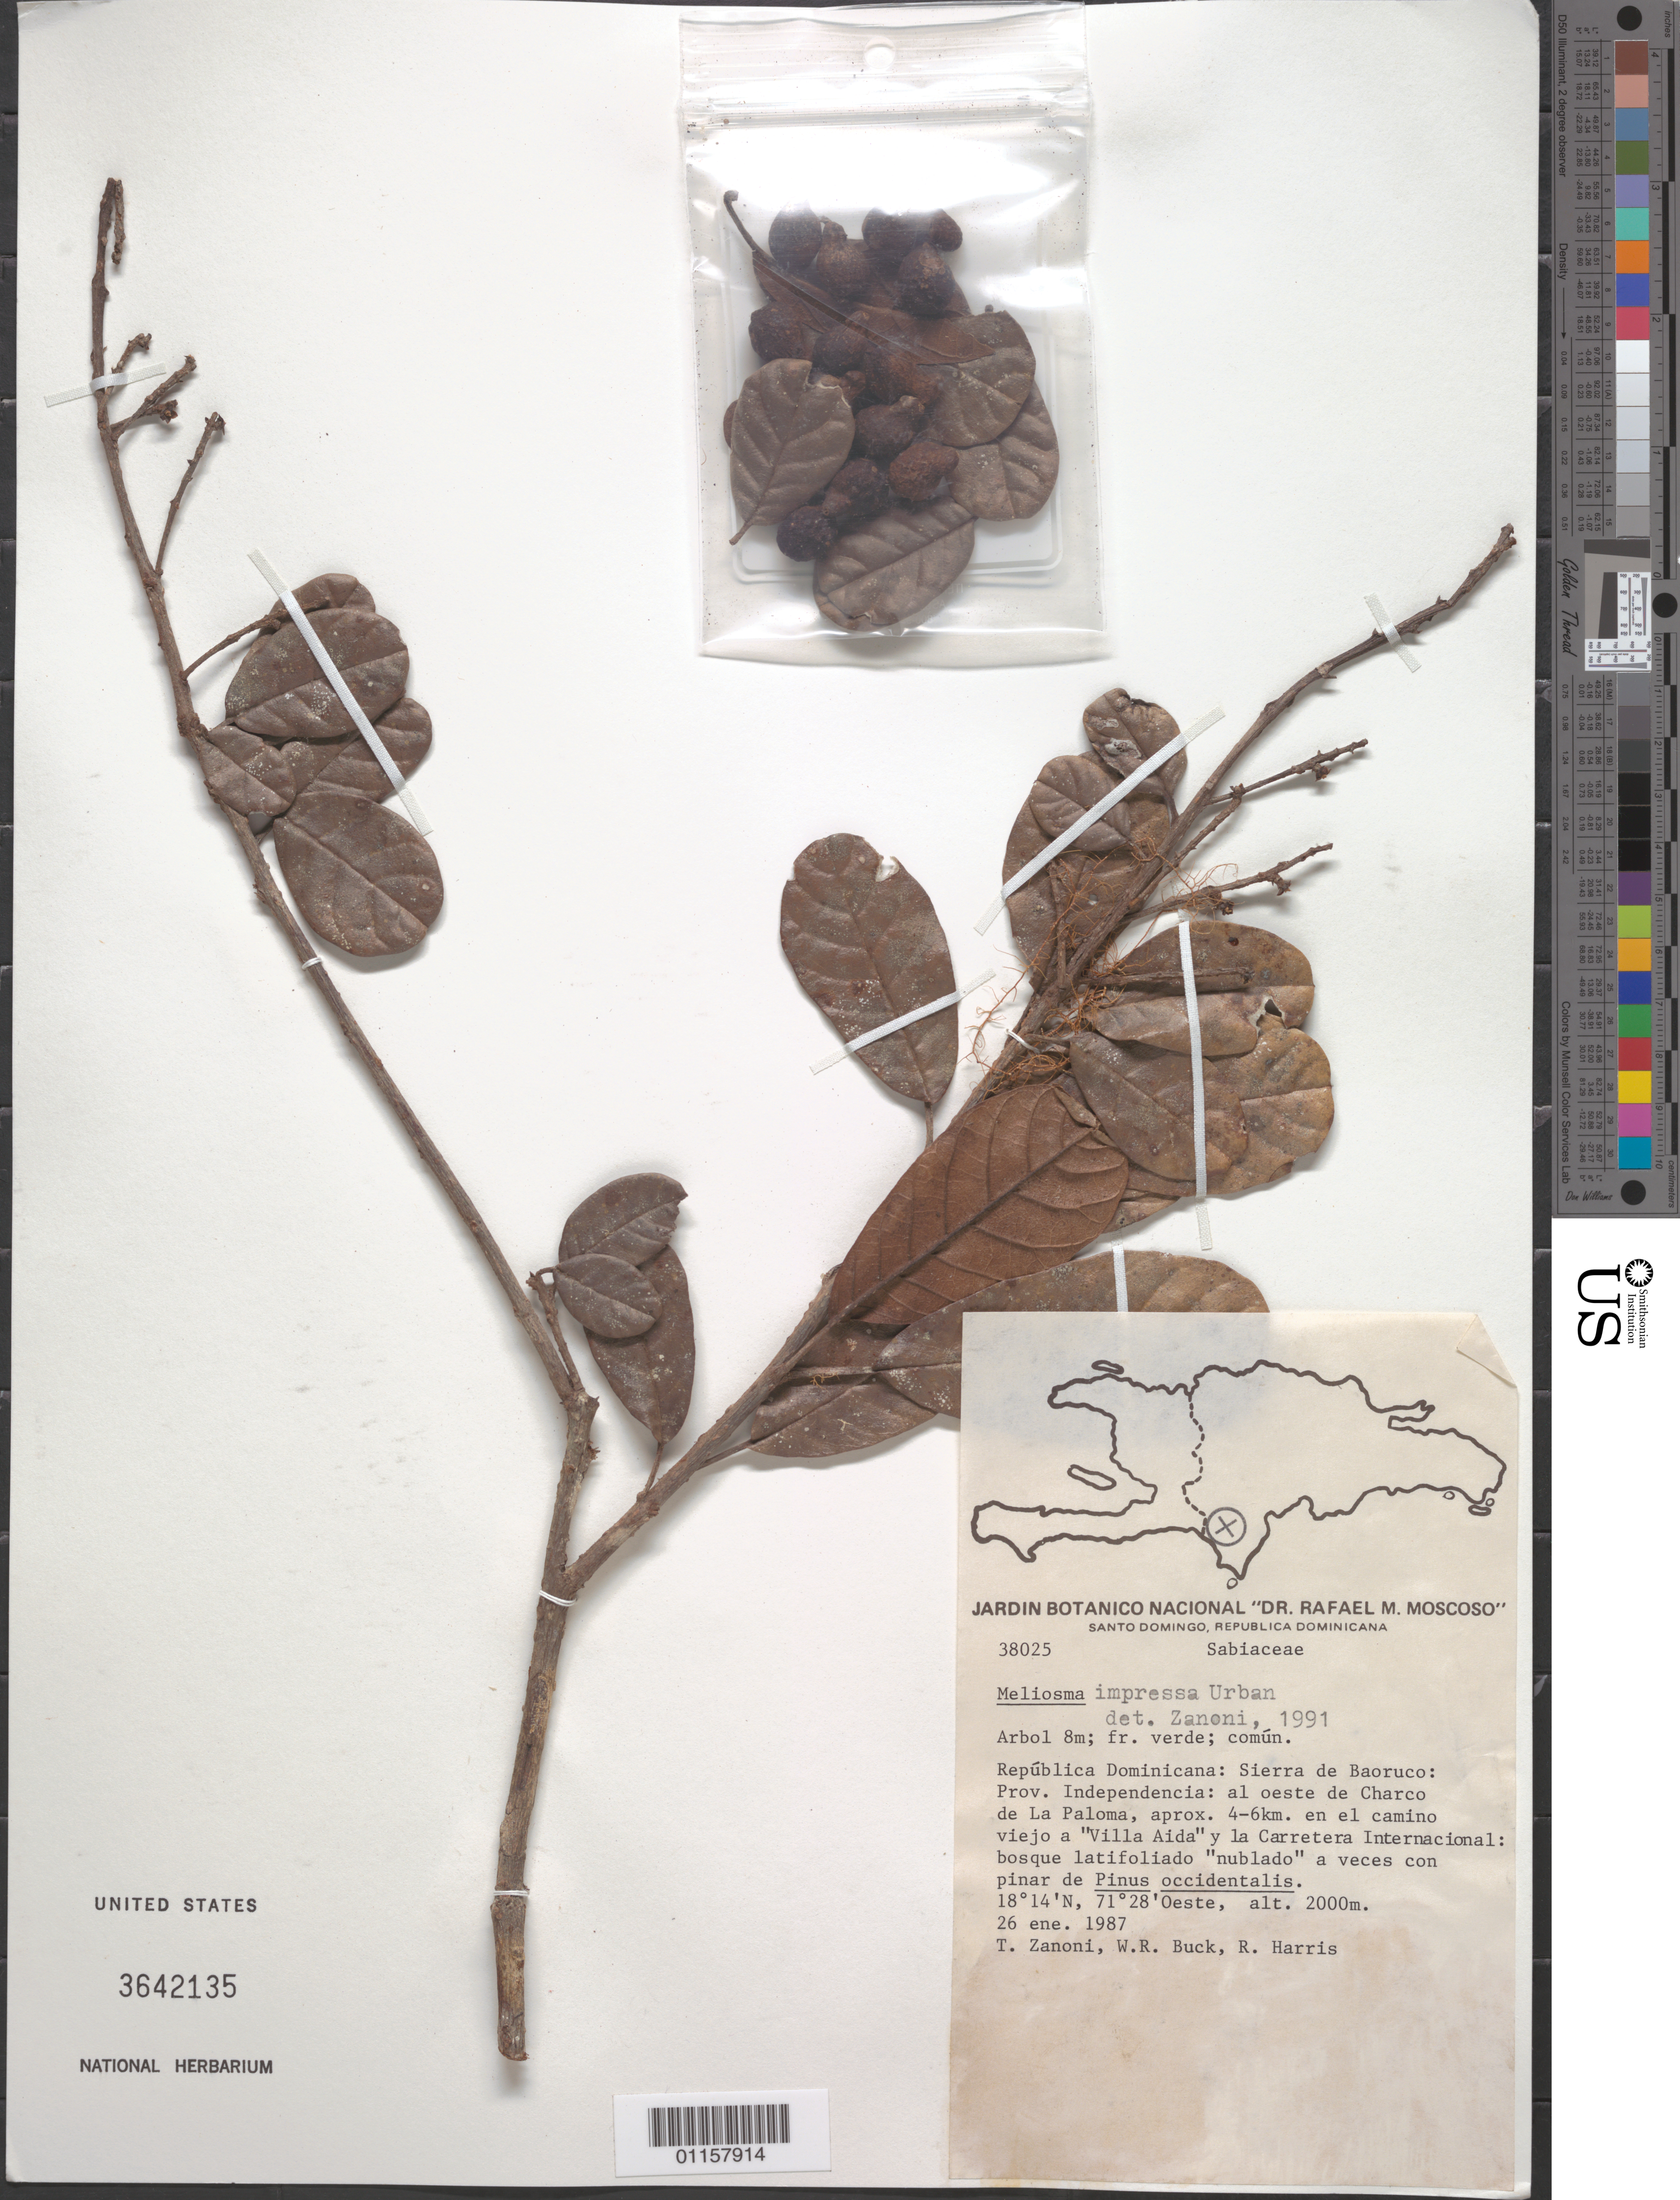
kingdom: Plantae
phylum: Tracheophyta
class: Magnoliopsida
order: Proteales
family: Sabiaceae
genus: Meliosma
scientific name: Meliosma impressa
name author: Krug & Urb.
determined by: Zanoni, T. A., (NY), New York Botanical Garden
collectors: T. A. Zanoni, W. R. Buck & R. Harris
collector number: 38025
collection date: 1987-01-26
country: Dominican Republic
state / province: Independencia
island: Hispaniola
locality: Sierra de Baoruco, al oeste de Charco de La Paloma, aprox. 4-6 km en el camino viejo a "Villa Aida" y la Carretera Internacional.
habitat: Bosque latifoliado "nublado" a veces con pinar de Pinus occidentalis.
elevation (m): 2000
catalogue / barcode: US 3642135